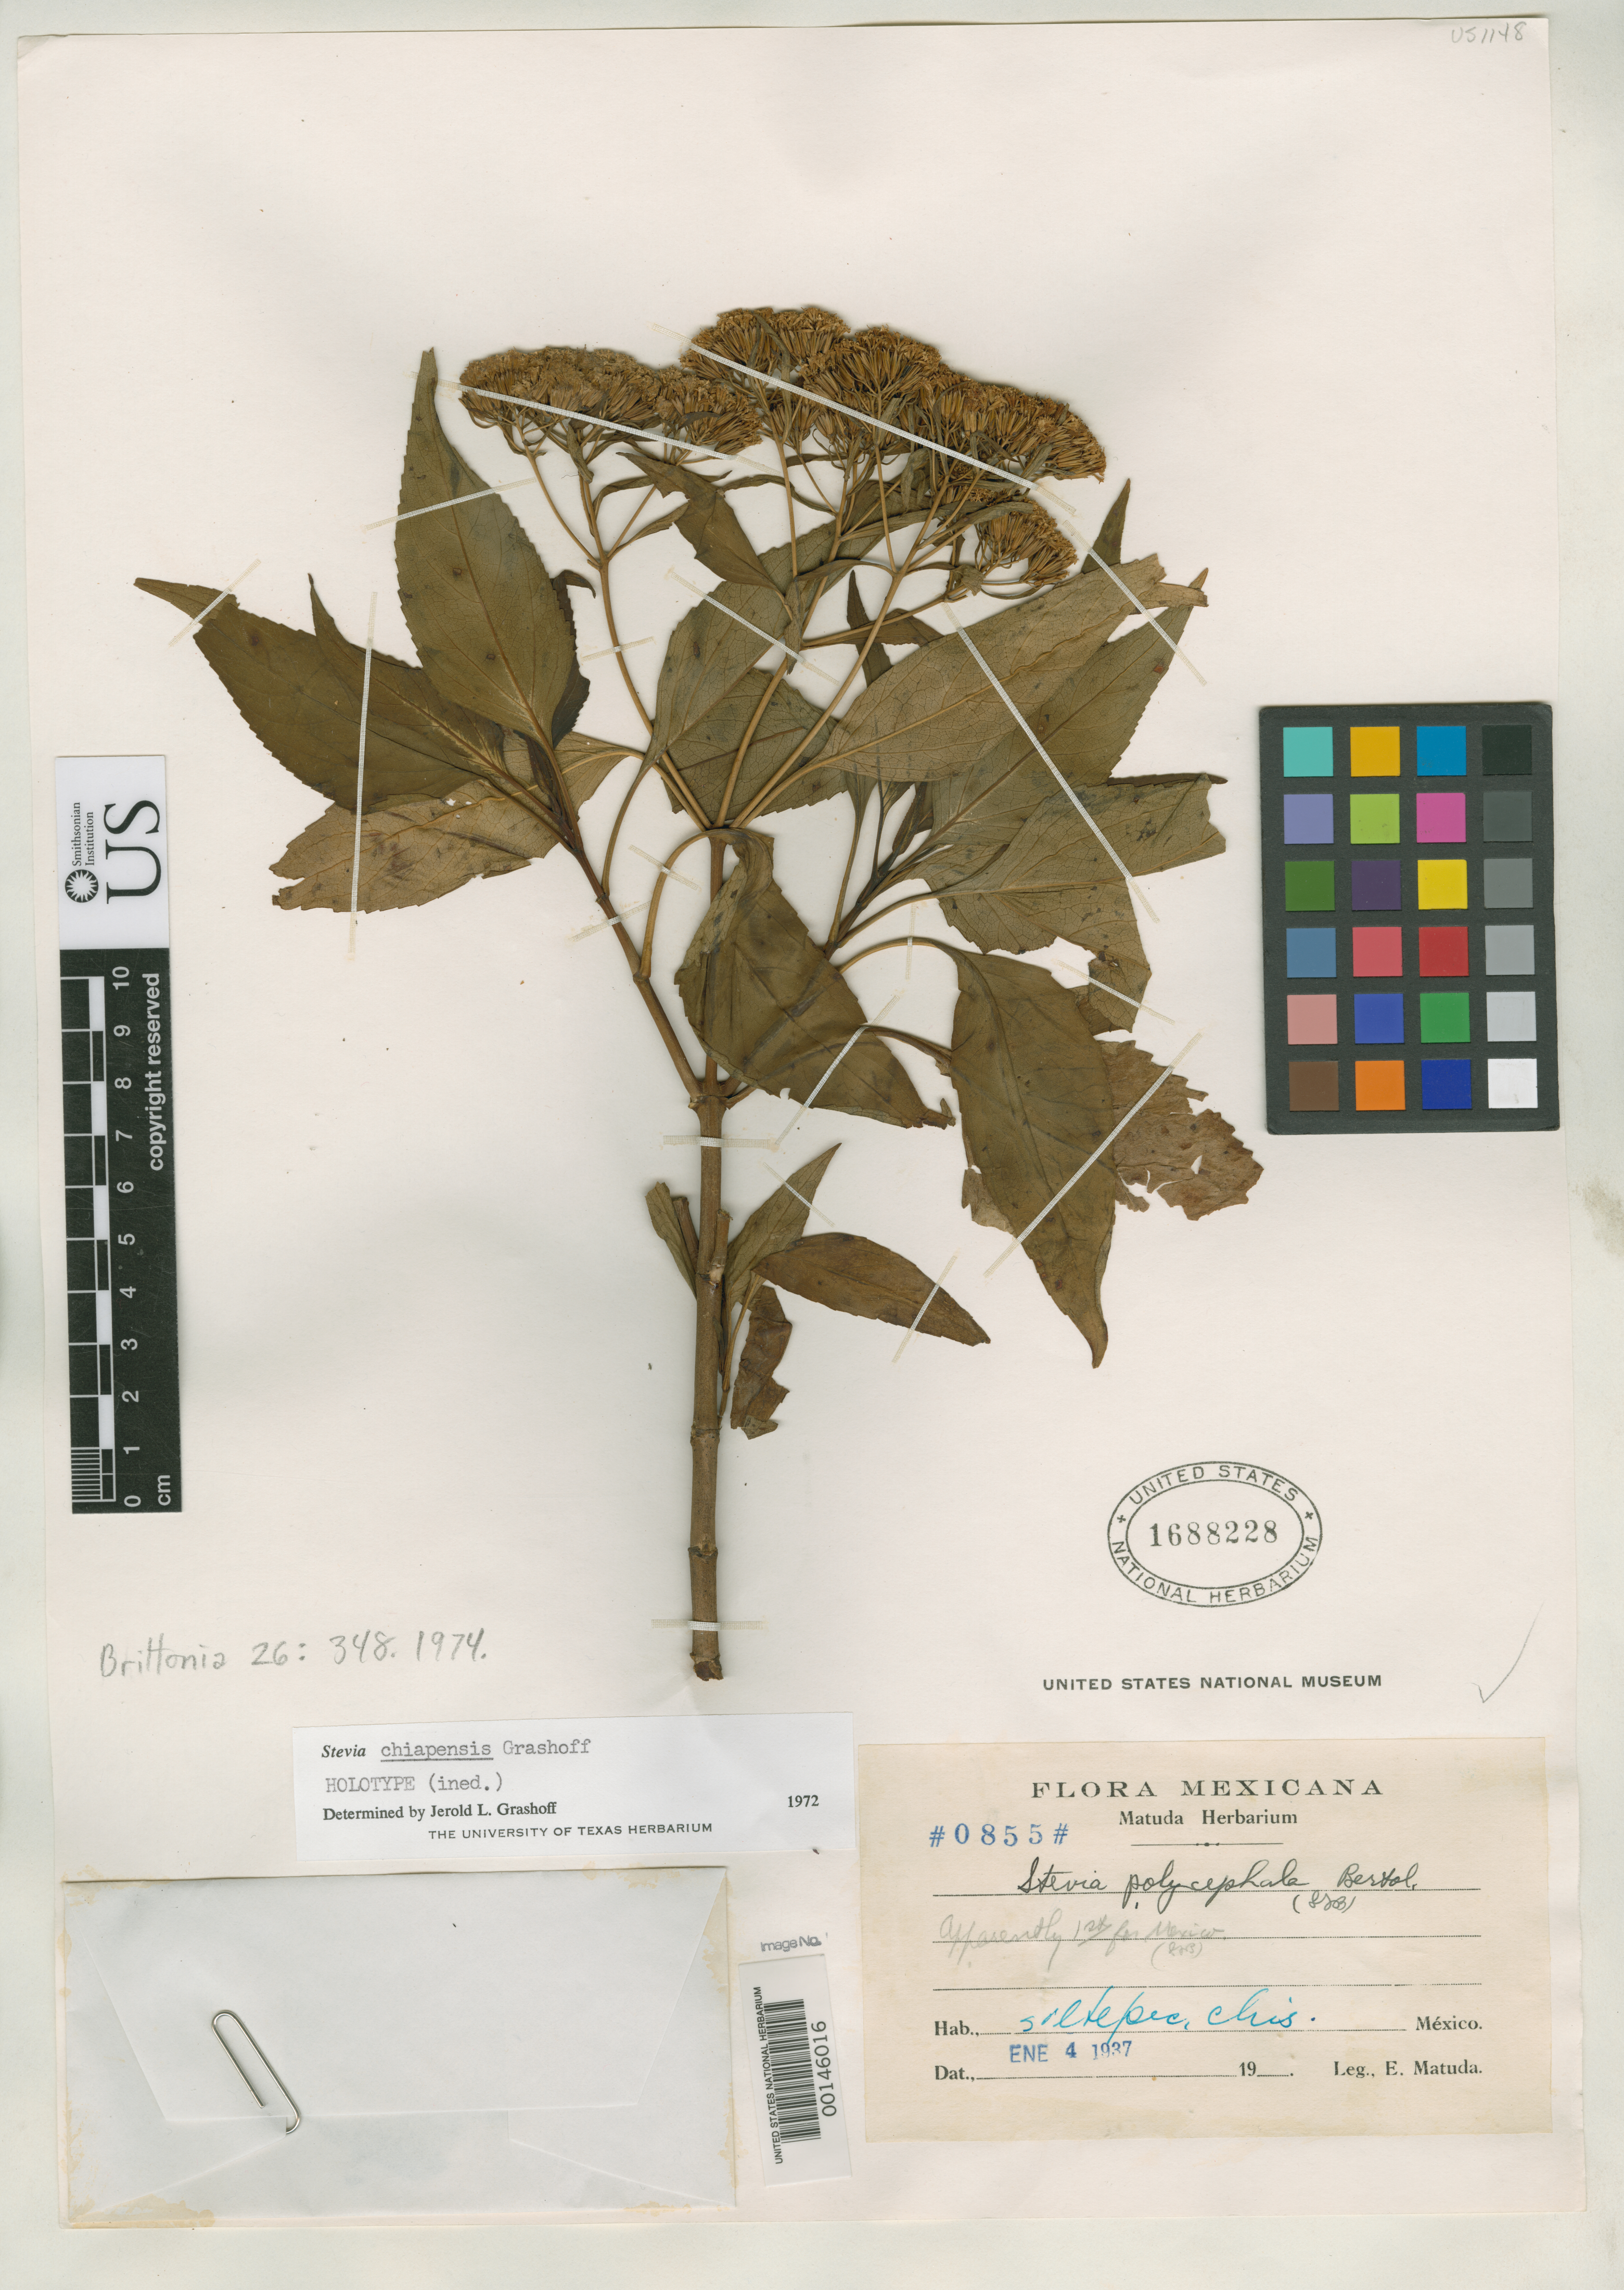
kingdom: Plantae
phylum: Tracheophyta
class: Magnoliopsida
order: Asterales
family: Asteraceae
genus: Stevia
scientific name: Stevia chiapensis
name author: Grashoff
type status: Holotype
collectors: E. Matuda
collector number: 855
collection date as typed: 04 Jan 1937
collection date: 1937-01-04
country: Mexico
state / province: Chiapas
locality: Siltepic.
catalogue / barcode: US 1688228